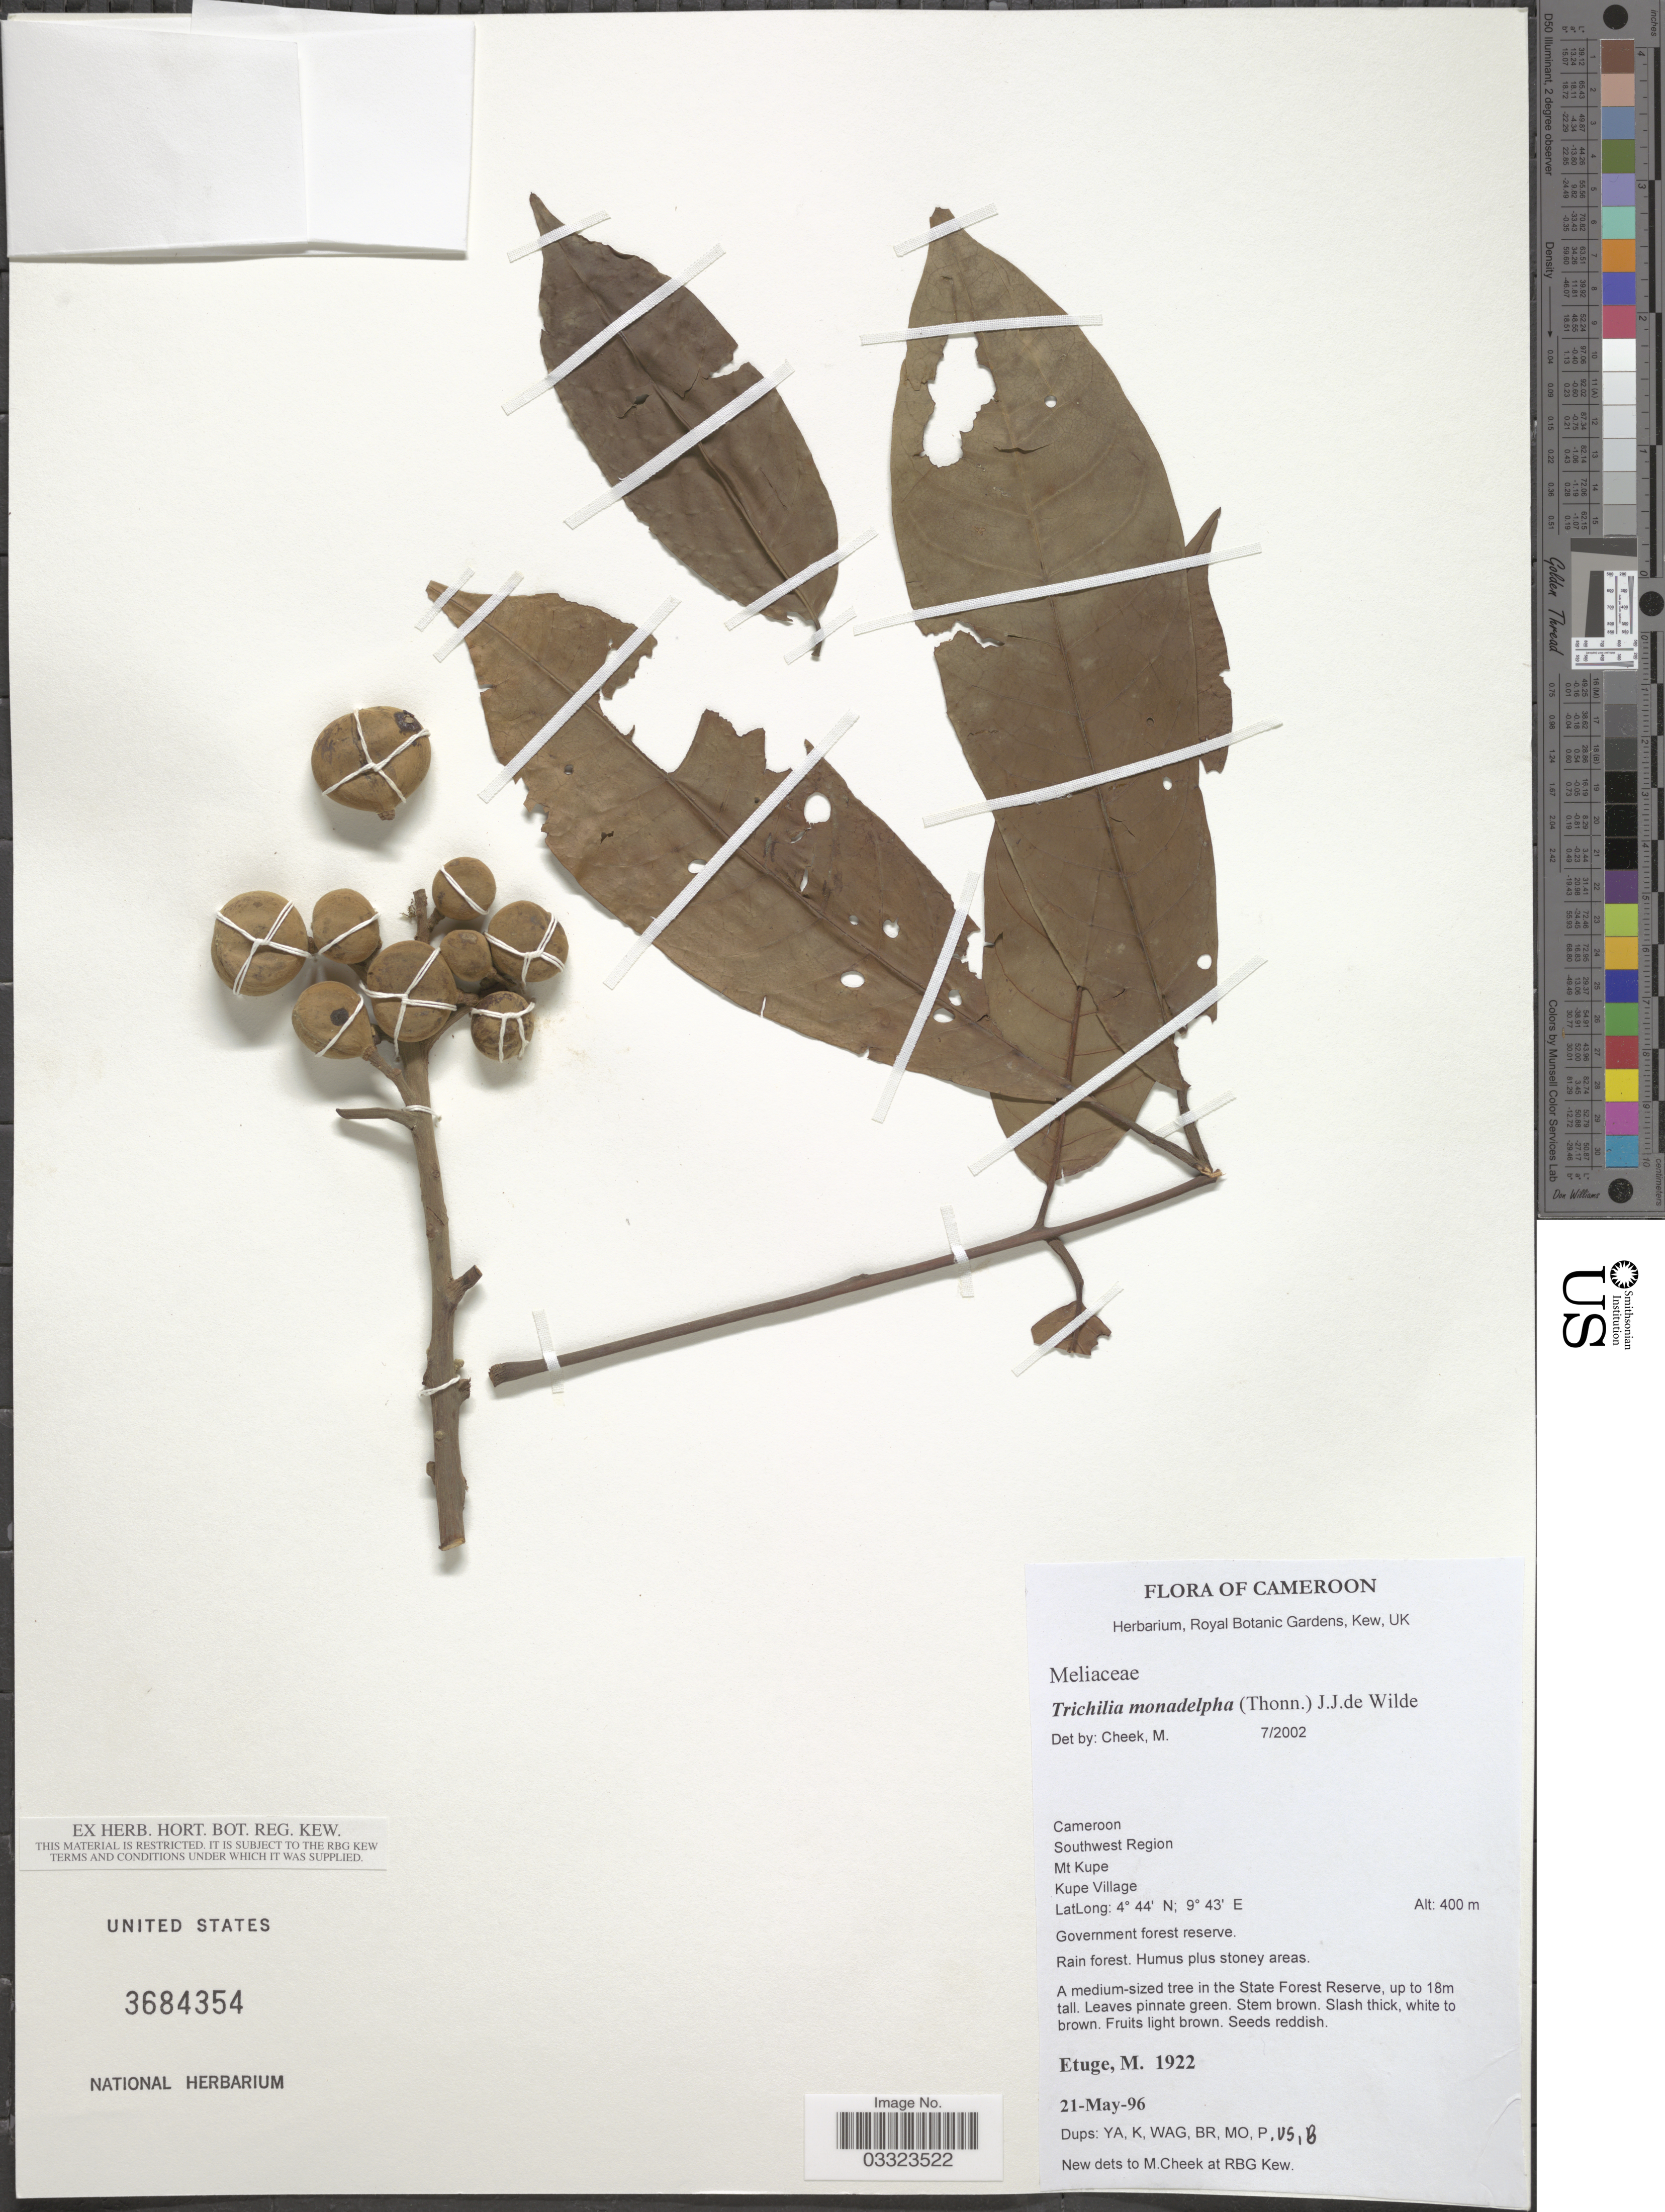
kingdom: Plantae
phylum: Tracheophyta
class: Magnoliopsida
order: Sapindales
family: Meliaceae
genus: Trichilia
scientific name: Trichilia monadelpha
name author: (Thonn.) De Wild.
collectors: M. Etuge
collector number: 1922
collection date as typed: Transcribed d/m/y: 21/5/96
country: Cameroon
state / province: Sud-Ouest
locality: Southwest Region, Mt Kupe, Kupe Village.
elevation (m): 400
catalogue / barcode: US 3684354